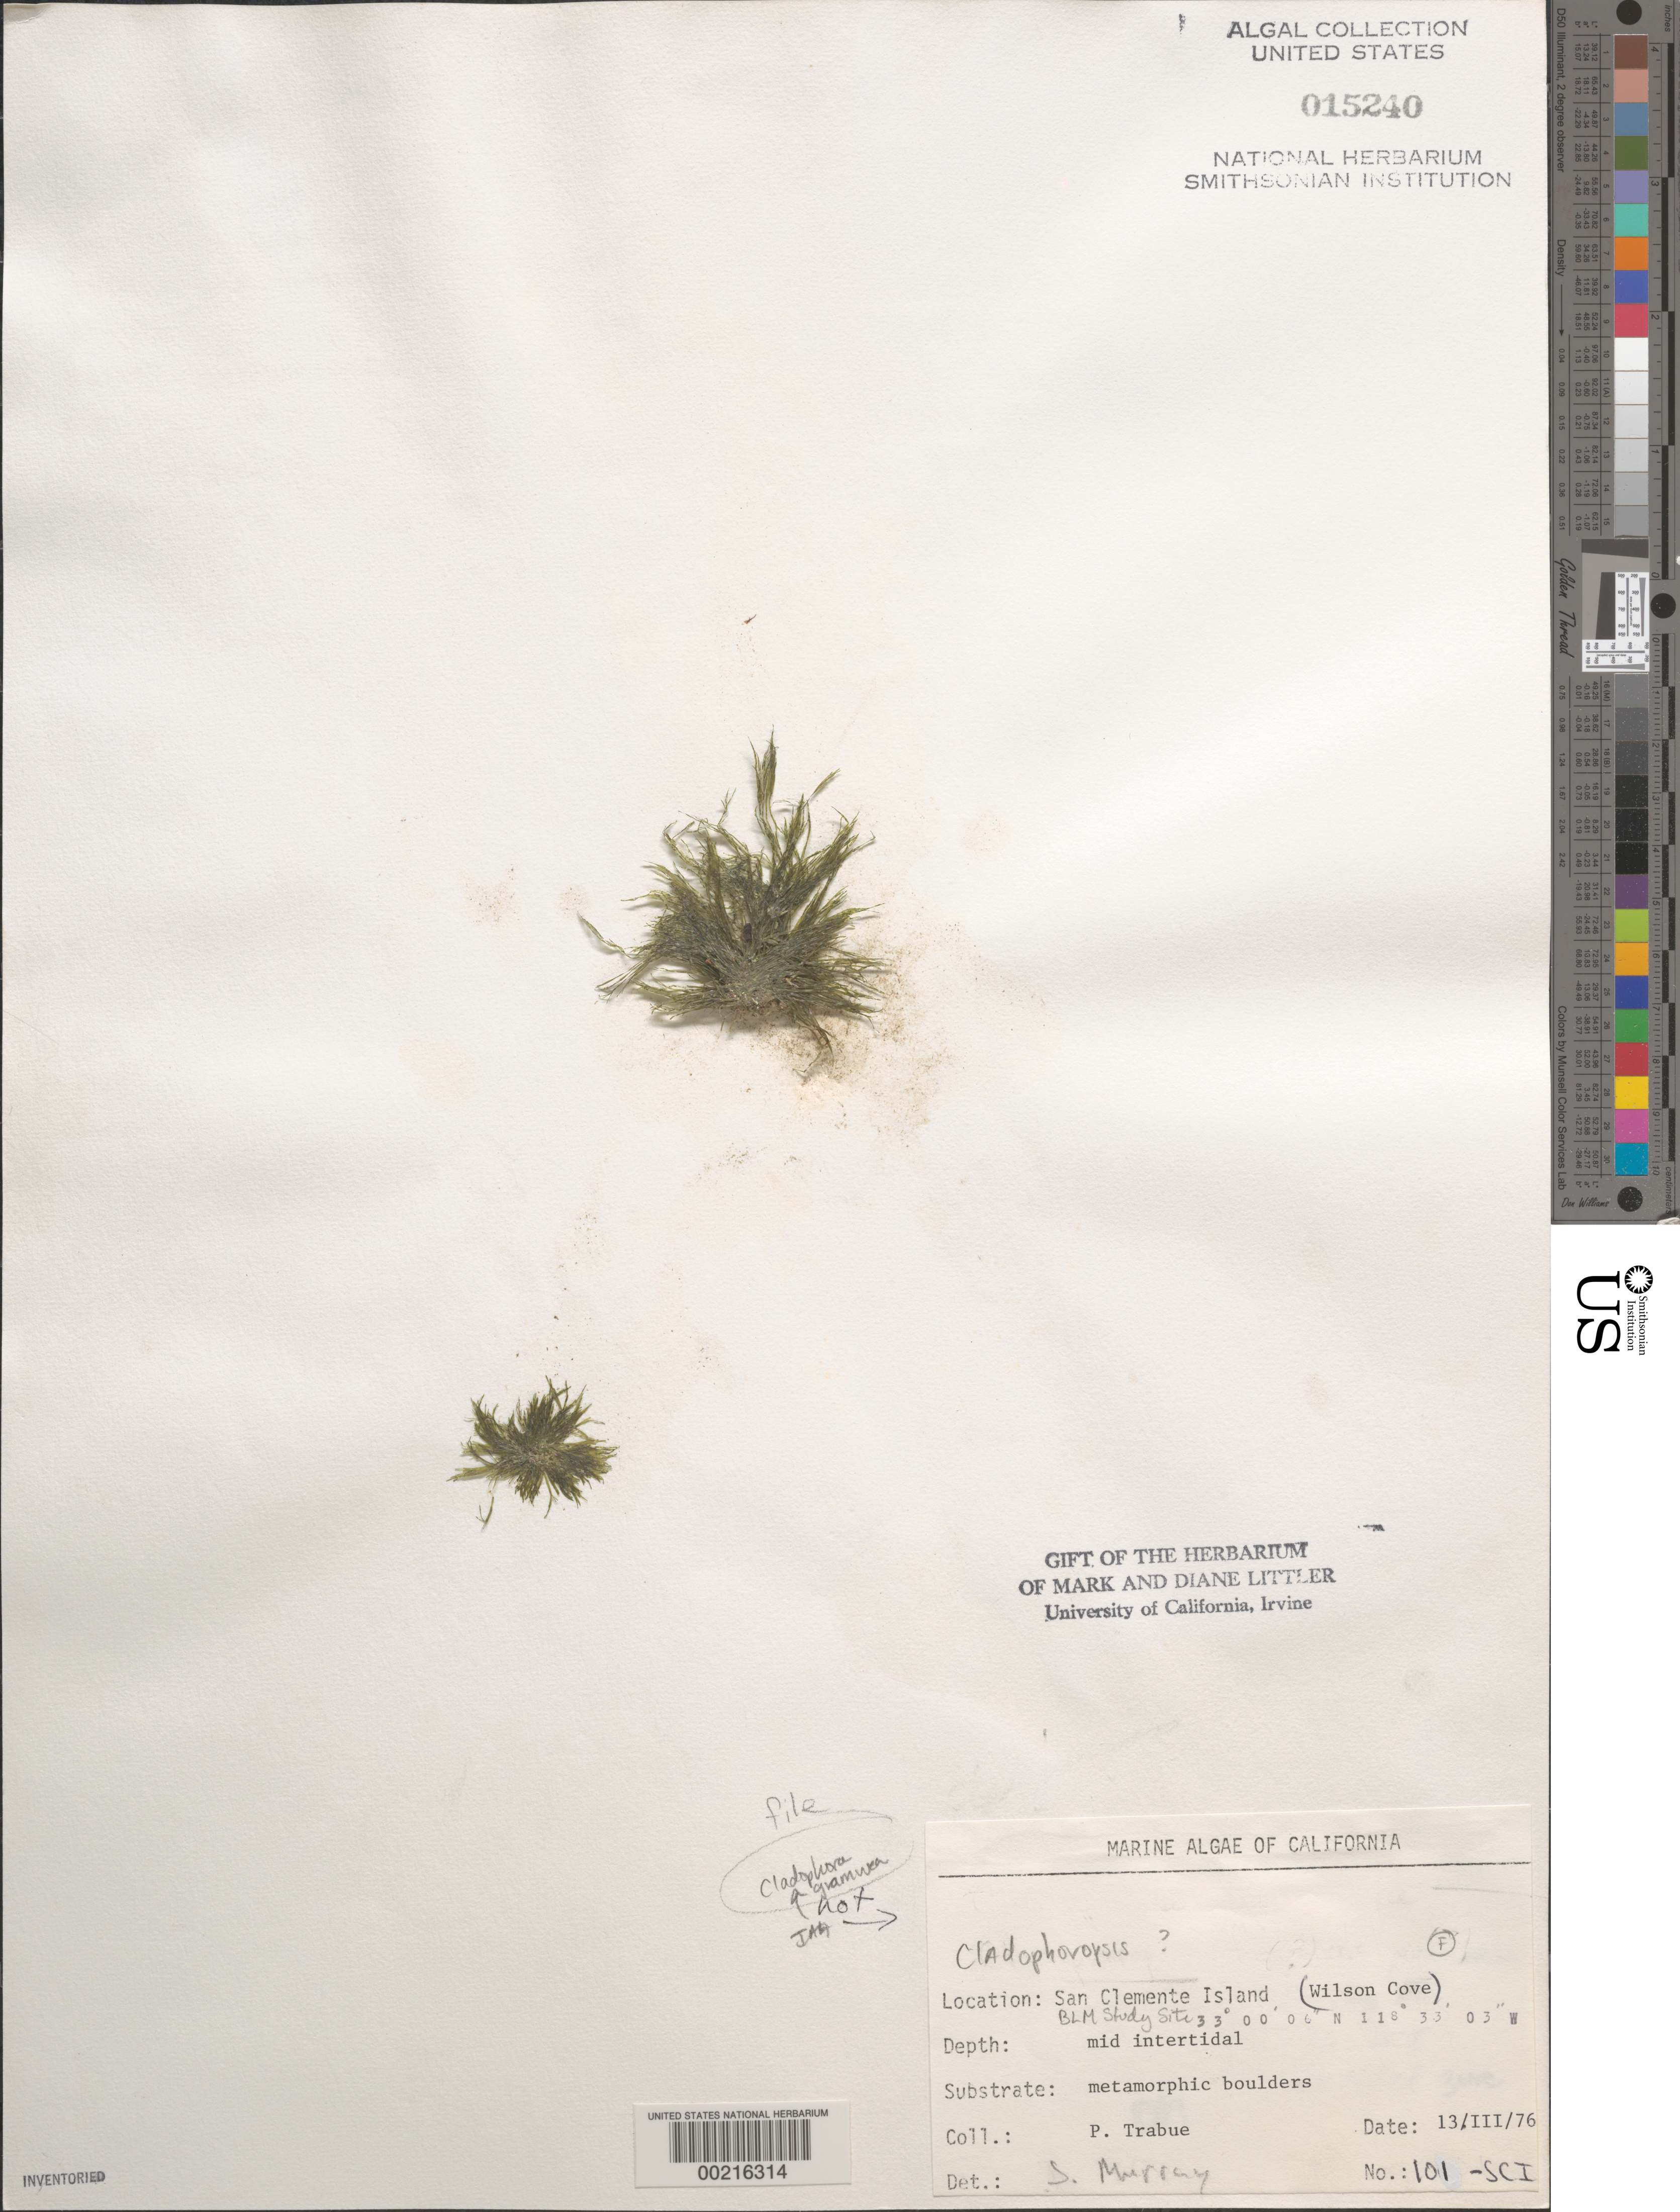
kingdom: Plantae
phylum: Chlorophyta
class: Ulvophyceae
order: Cladophorales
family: Cladophoraceae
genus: Cladophora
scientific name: Cladophora graminea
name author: Collins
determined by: Abbott, Isabella A.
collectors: P. J. Trabue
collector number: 101-sci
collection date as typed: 13 Mar 1976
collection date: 1976-03-13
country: United States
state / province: California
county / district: Los Angeles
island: San Clemente Island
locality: Wilson Cove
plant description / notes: BLM-SOCALBIGHT Rocky Intertidal Survey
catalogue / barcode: US 15240